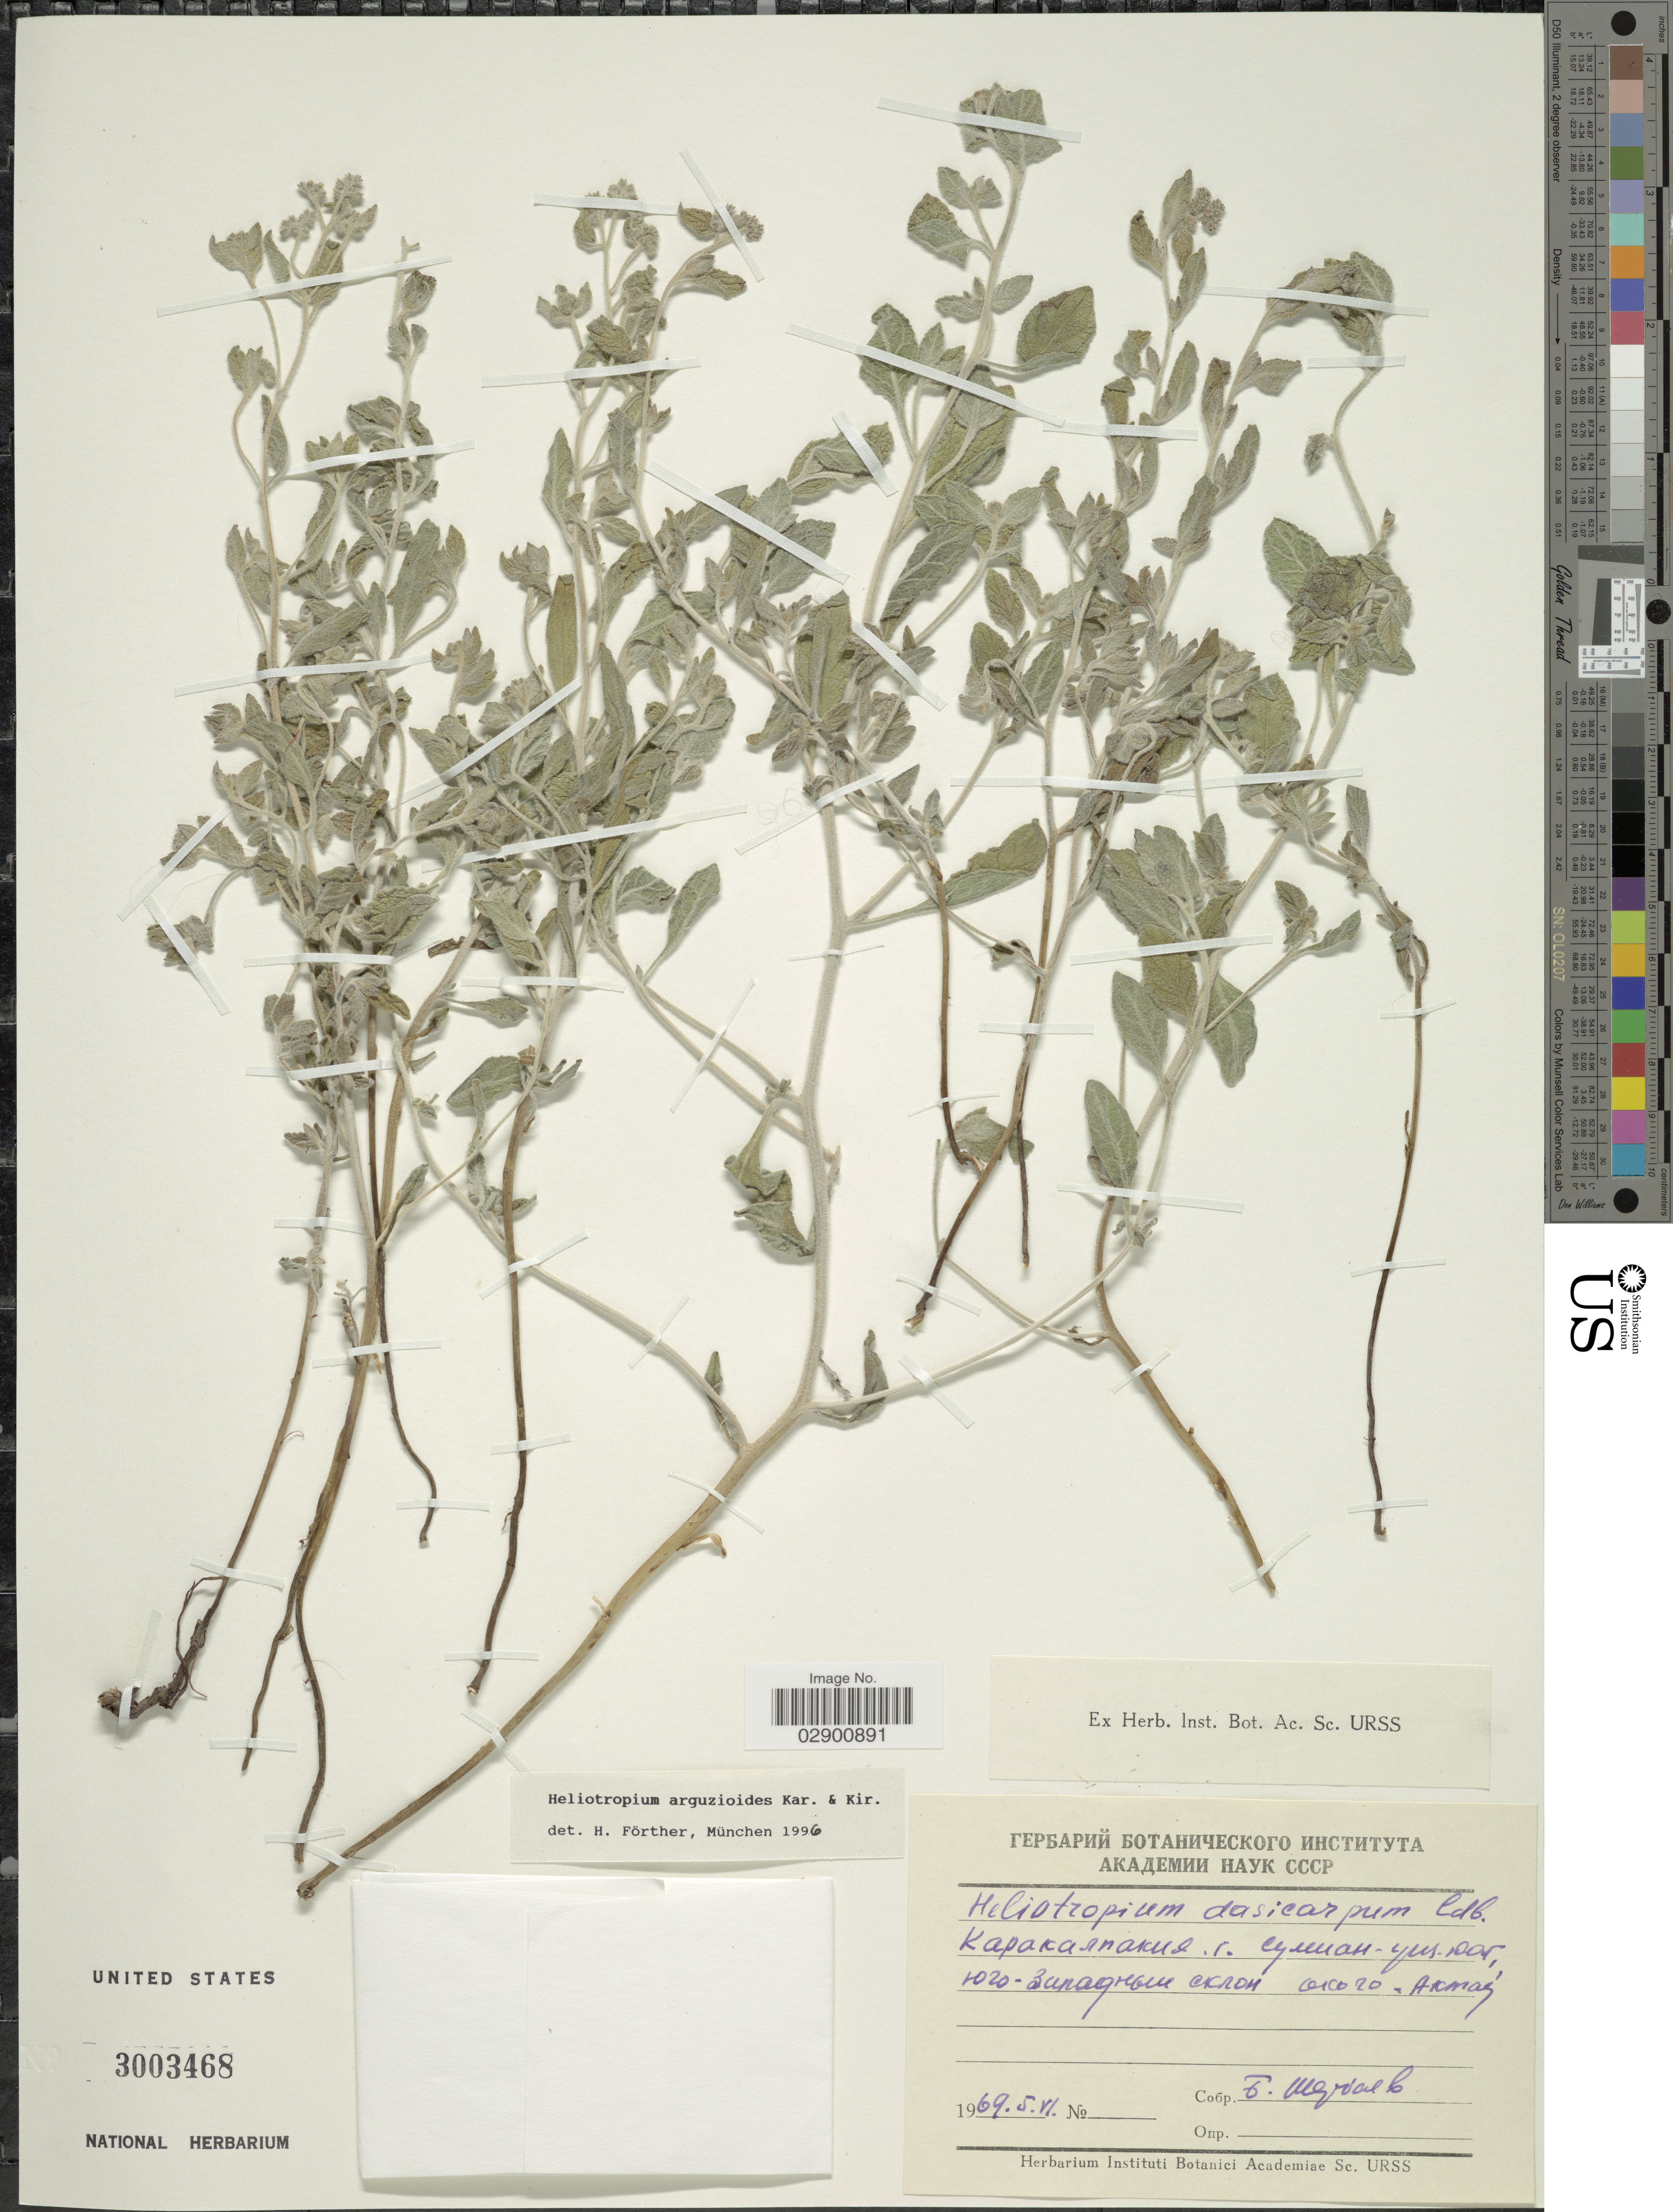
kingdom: Plantae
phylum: Tracheophyta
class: Magnoliopsida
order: Boraginales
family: Heliotropiaceae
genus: Heliotropium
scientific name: Heliotropium arguzioides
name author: Kar. & Kir.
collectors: B. Sherbaev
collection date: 1969-06-05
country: Uzbekistan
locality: Near Aqtau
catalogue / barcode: US 3003468